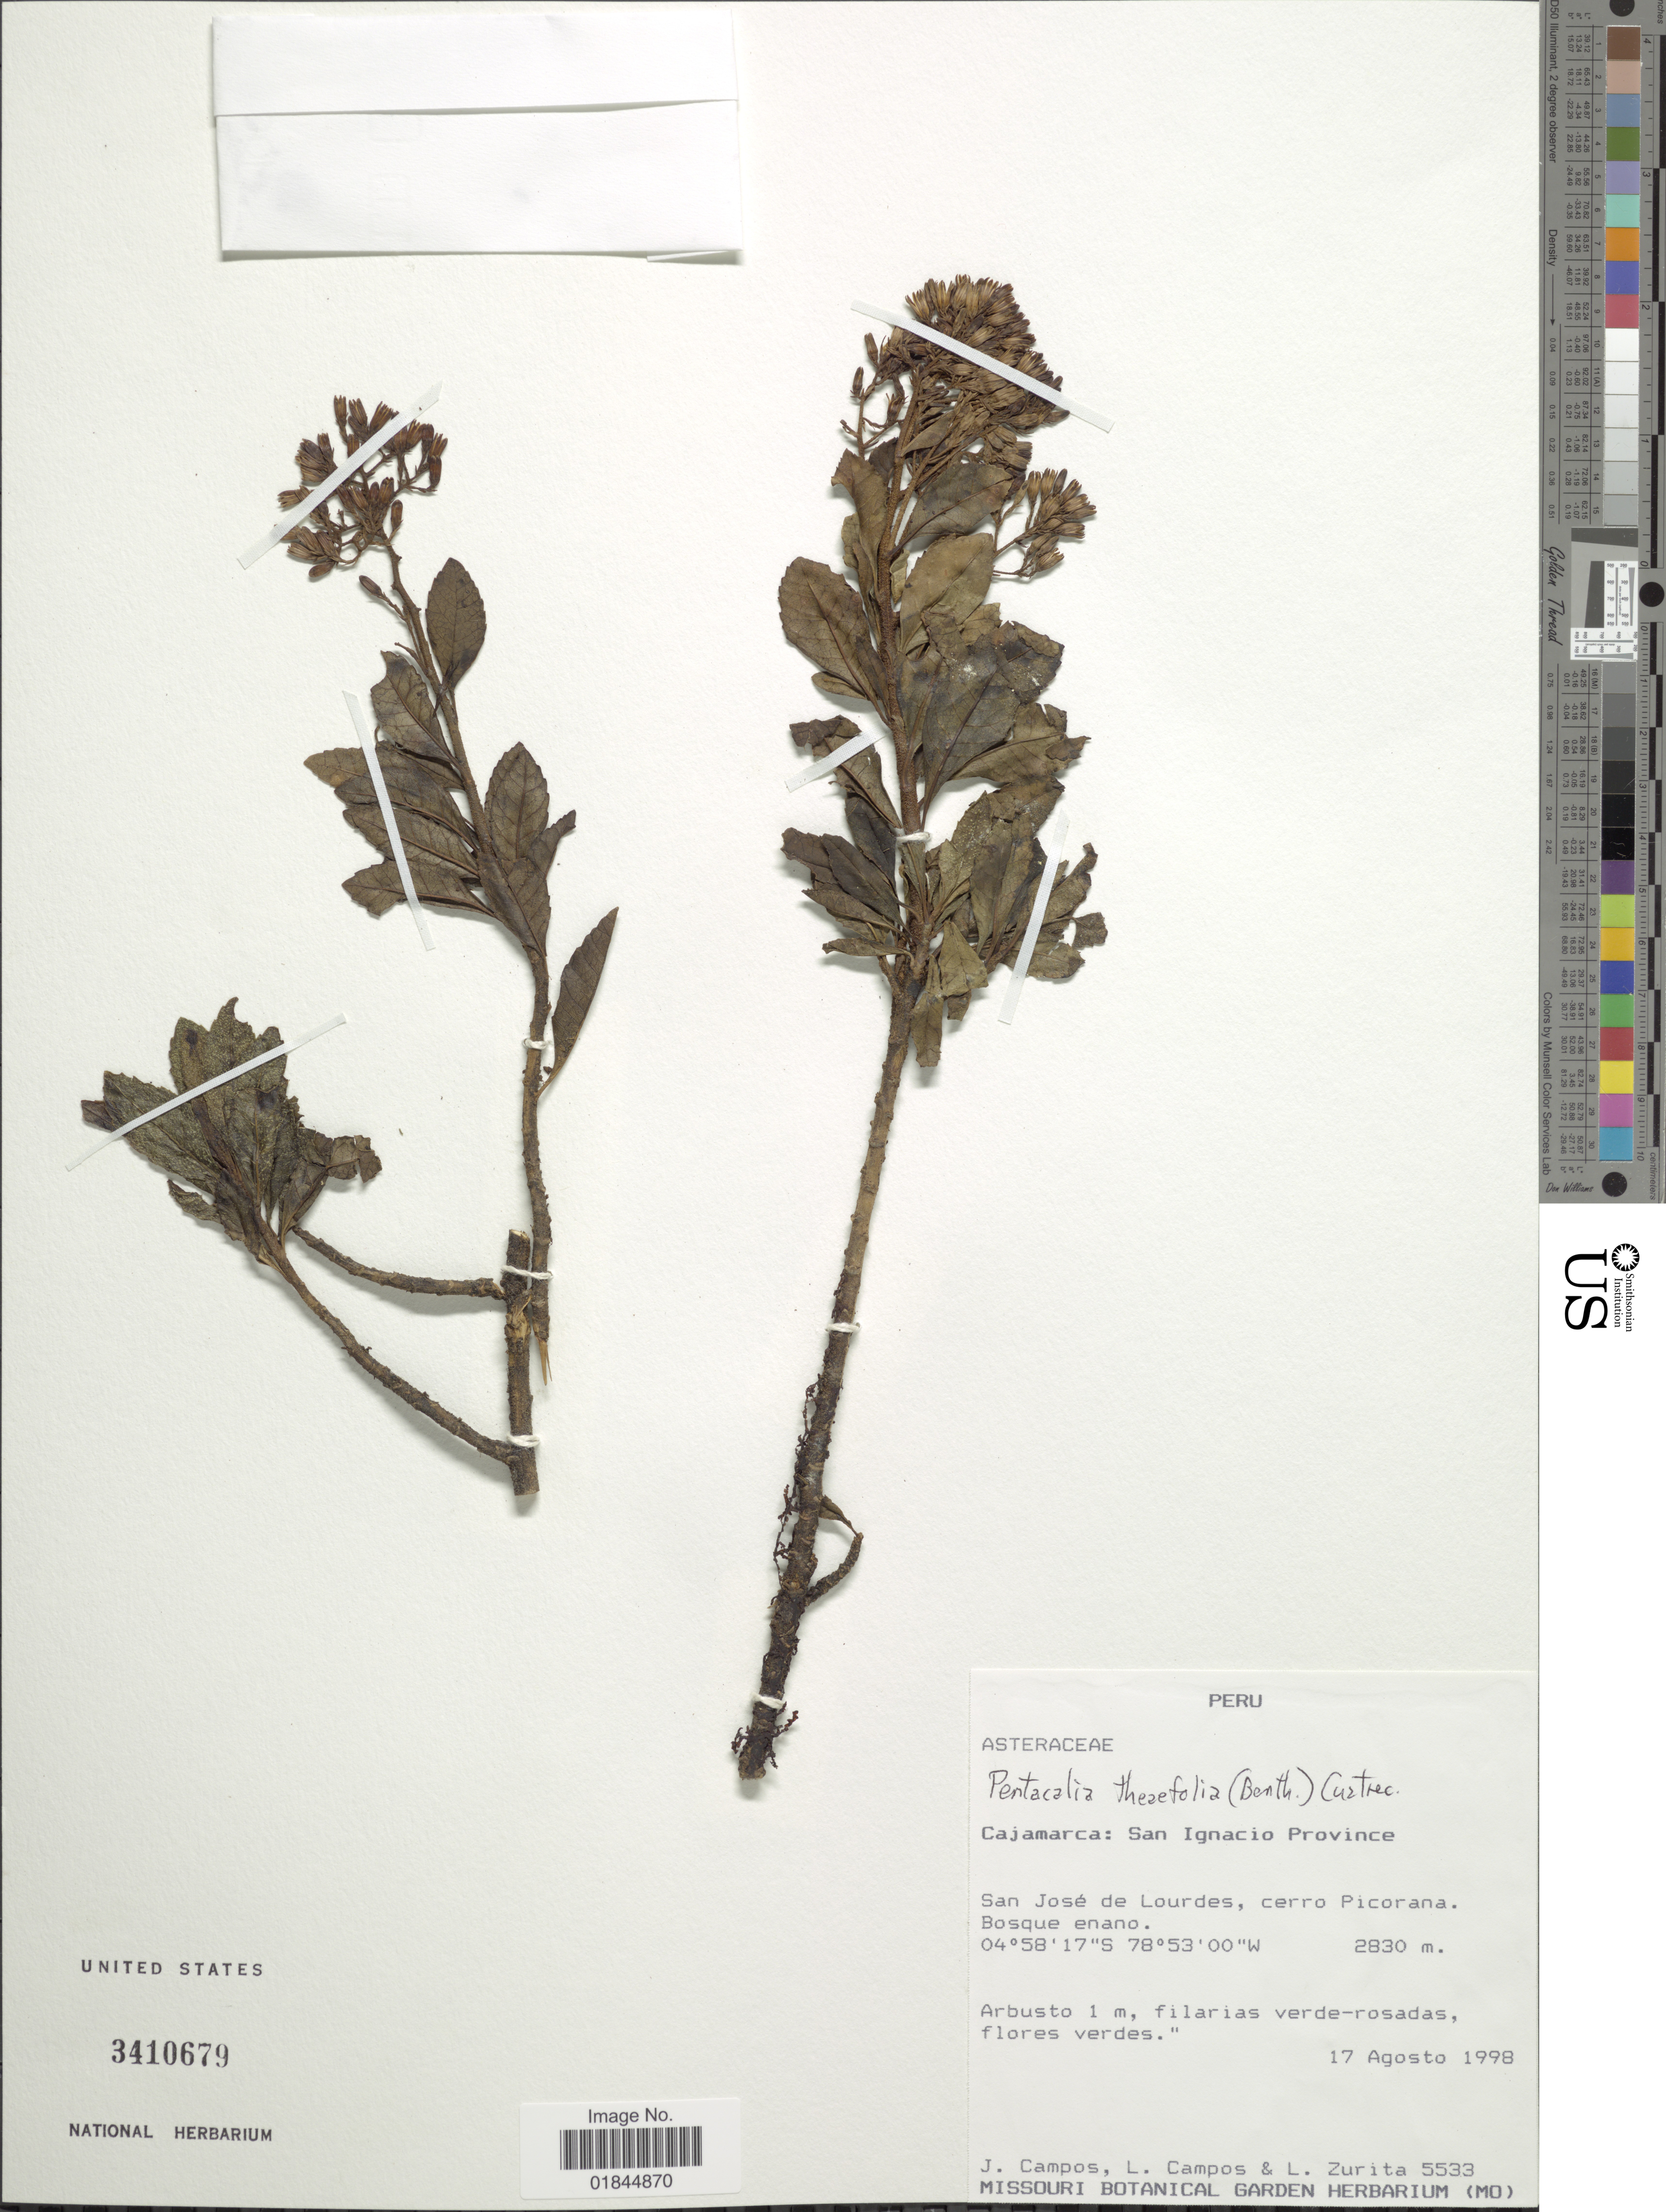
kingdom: Plantae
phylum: Tracheophyta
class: Magnoliopsida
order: Asterales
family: Asteraceae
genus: Pentacalia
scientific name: Pentacalia theifolia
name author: (Benth.) Cuatrec.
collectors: J. Campos, L. Campos & L. Zurita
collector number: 5533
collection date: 1998-08-17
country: Peru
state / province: Cajamarca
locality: Cajamarca: San Ignacio Province. San Jose de Lourdes, cerro Picorana.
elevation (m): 2830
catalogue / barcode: US 3410679